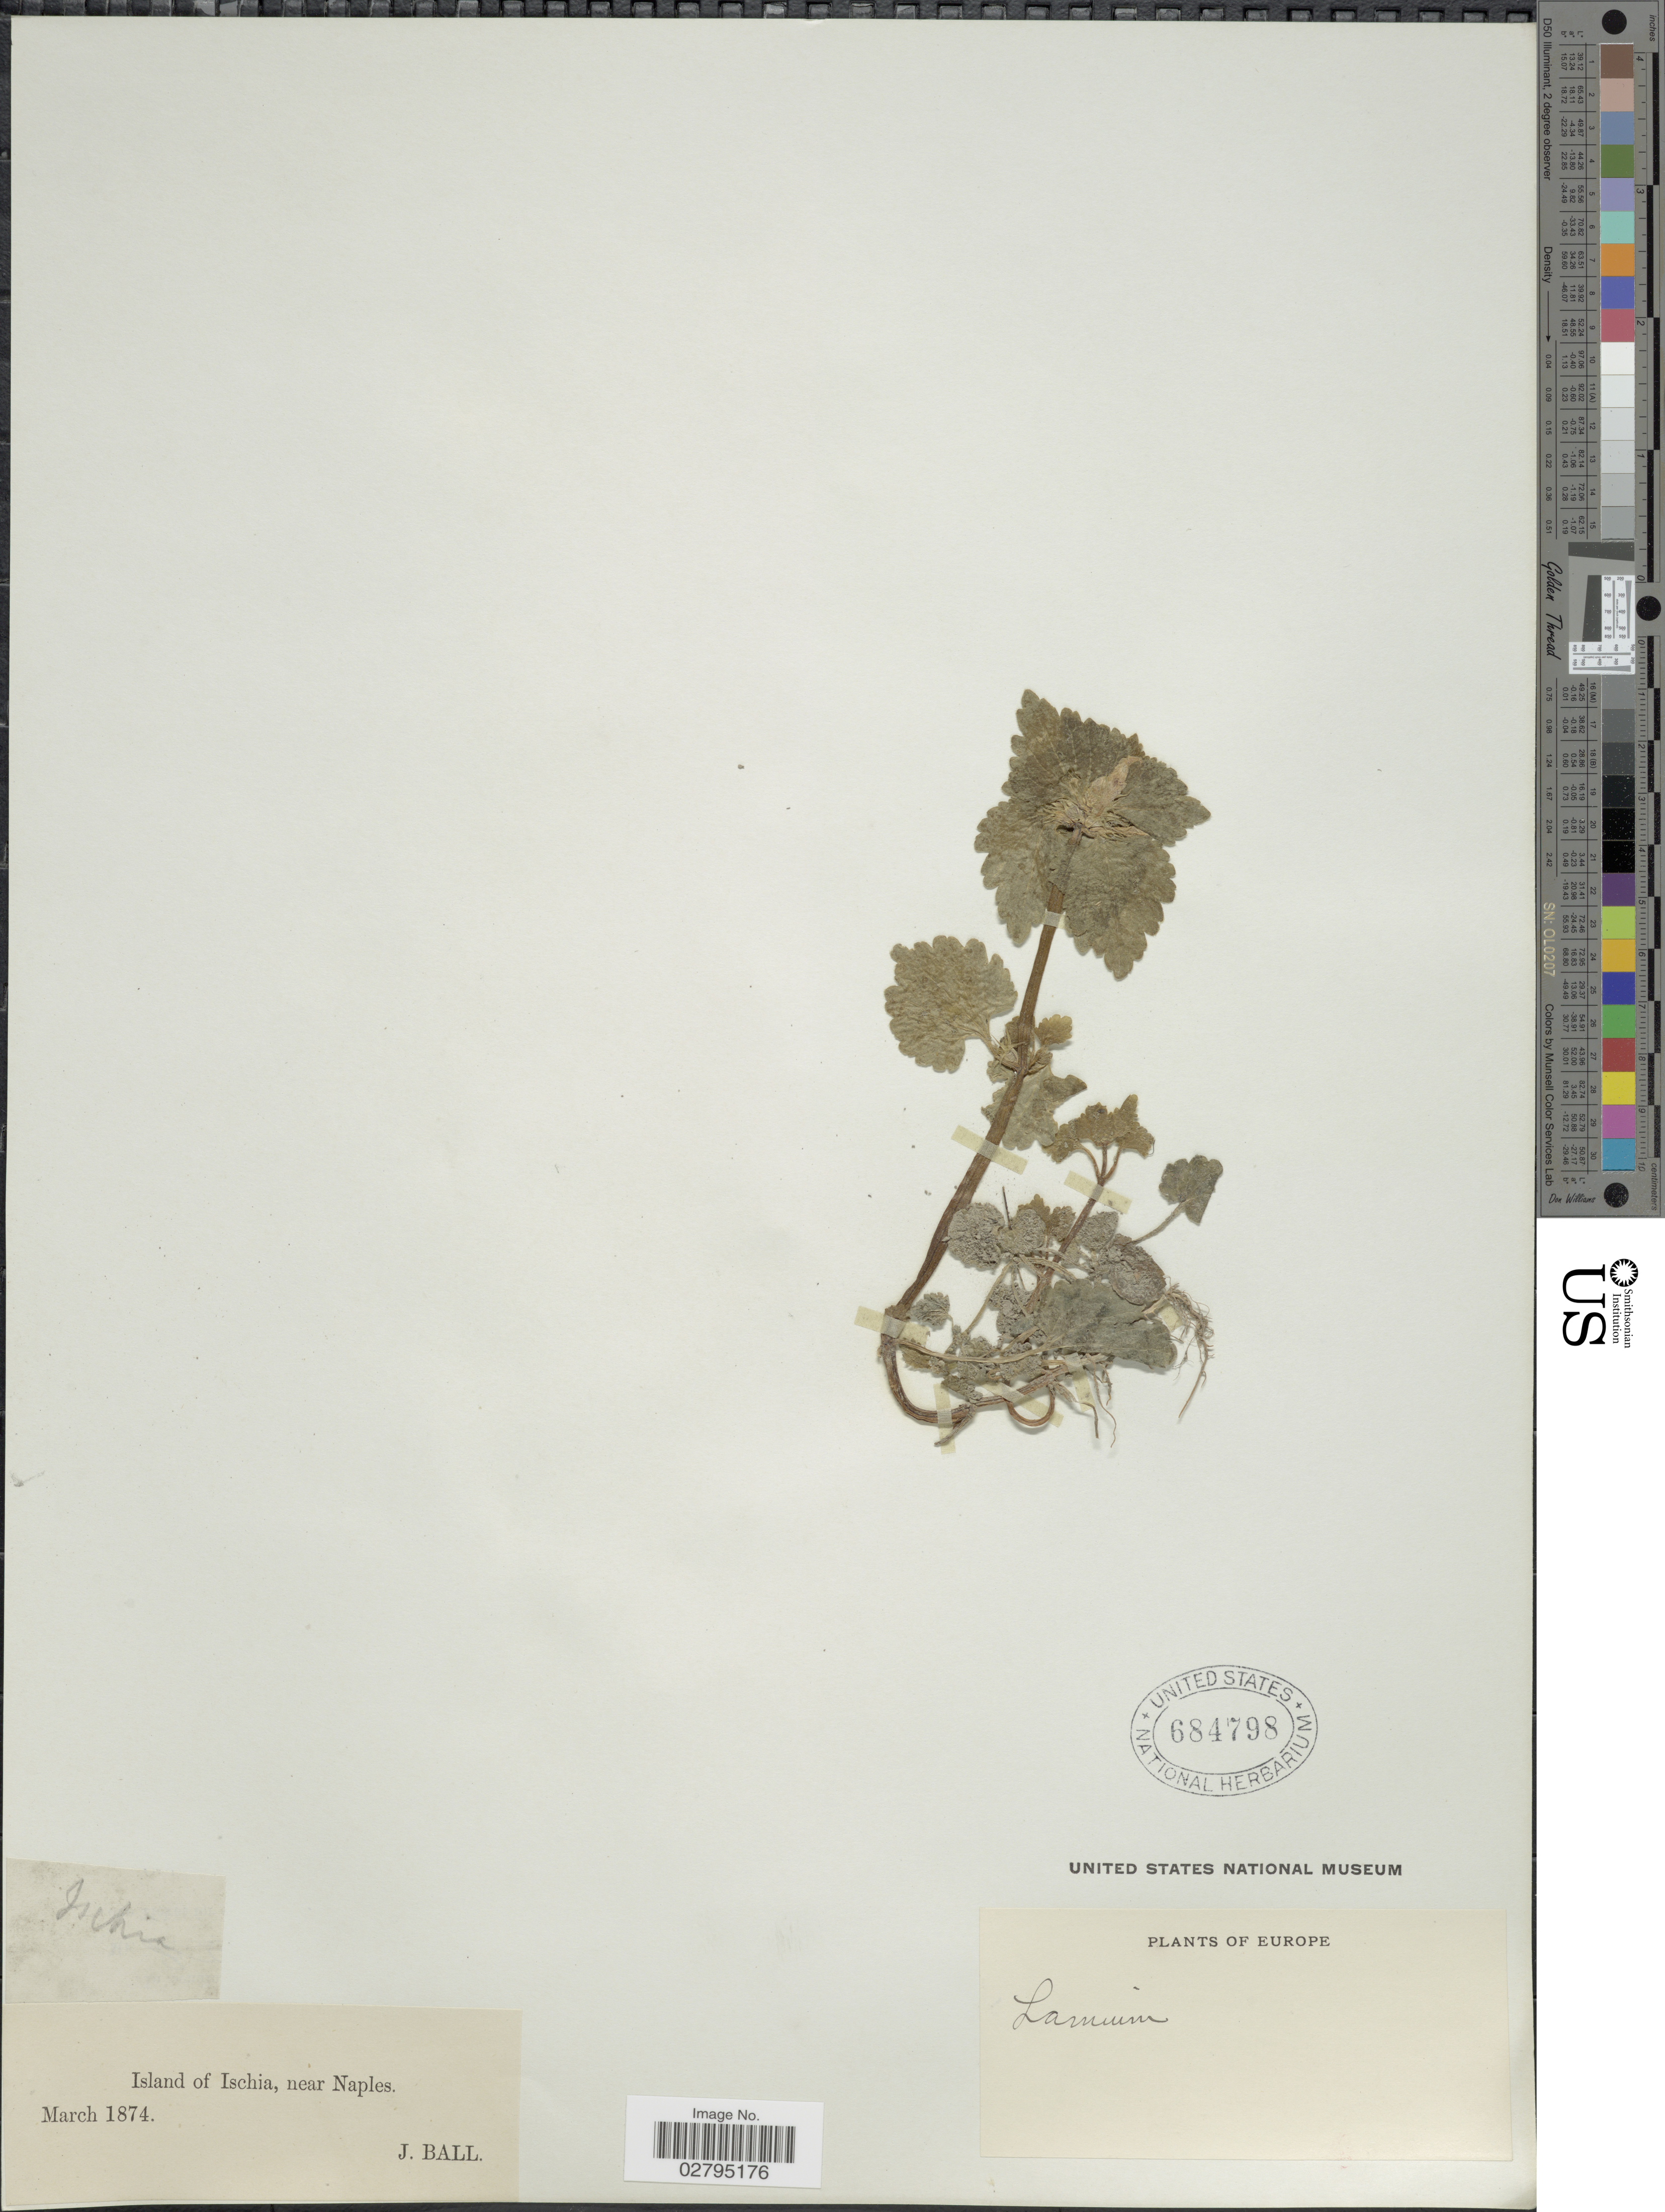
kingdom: Plantae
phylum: Tracheophyta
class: Magnoliopsida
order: Lamiales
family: Lamiaceae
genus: Lamium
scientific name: Lamium sp.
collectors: J. Ball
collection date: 1874-03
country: Italy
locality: Island of Ischia, near Naples, Europe.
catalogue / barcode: US 684798